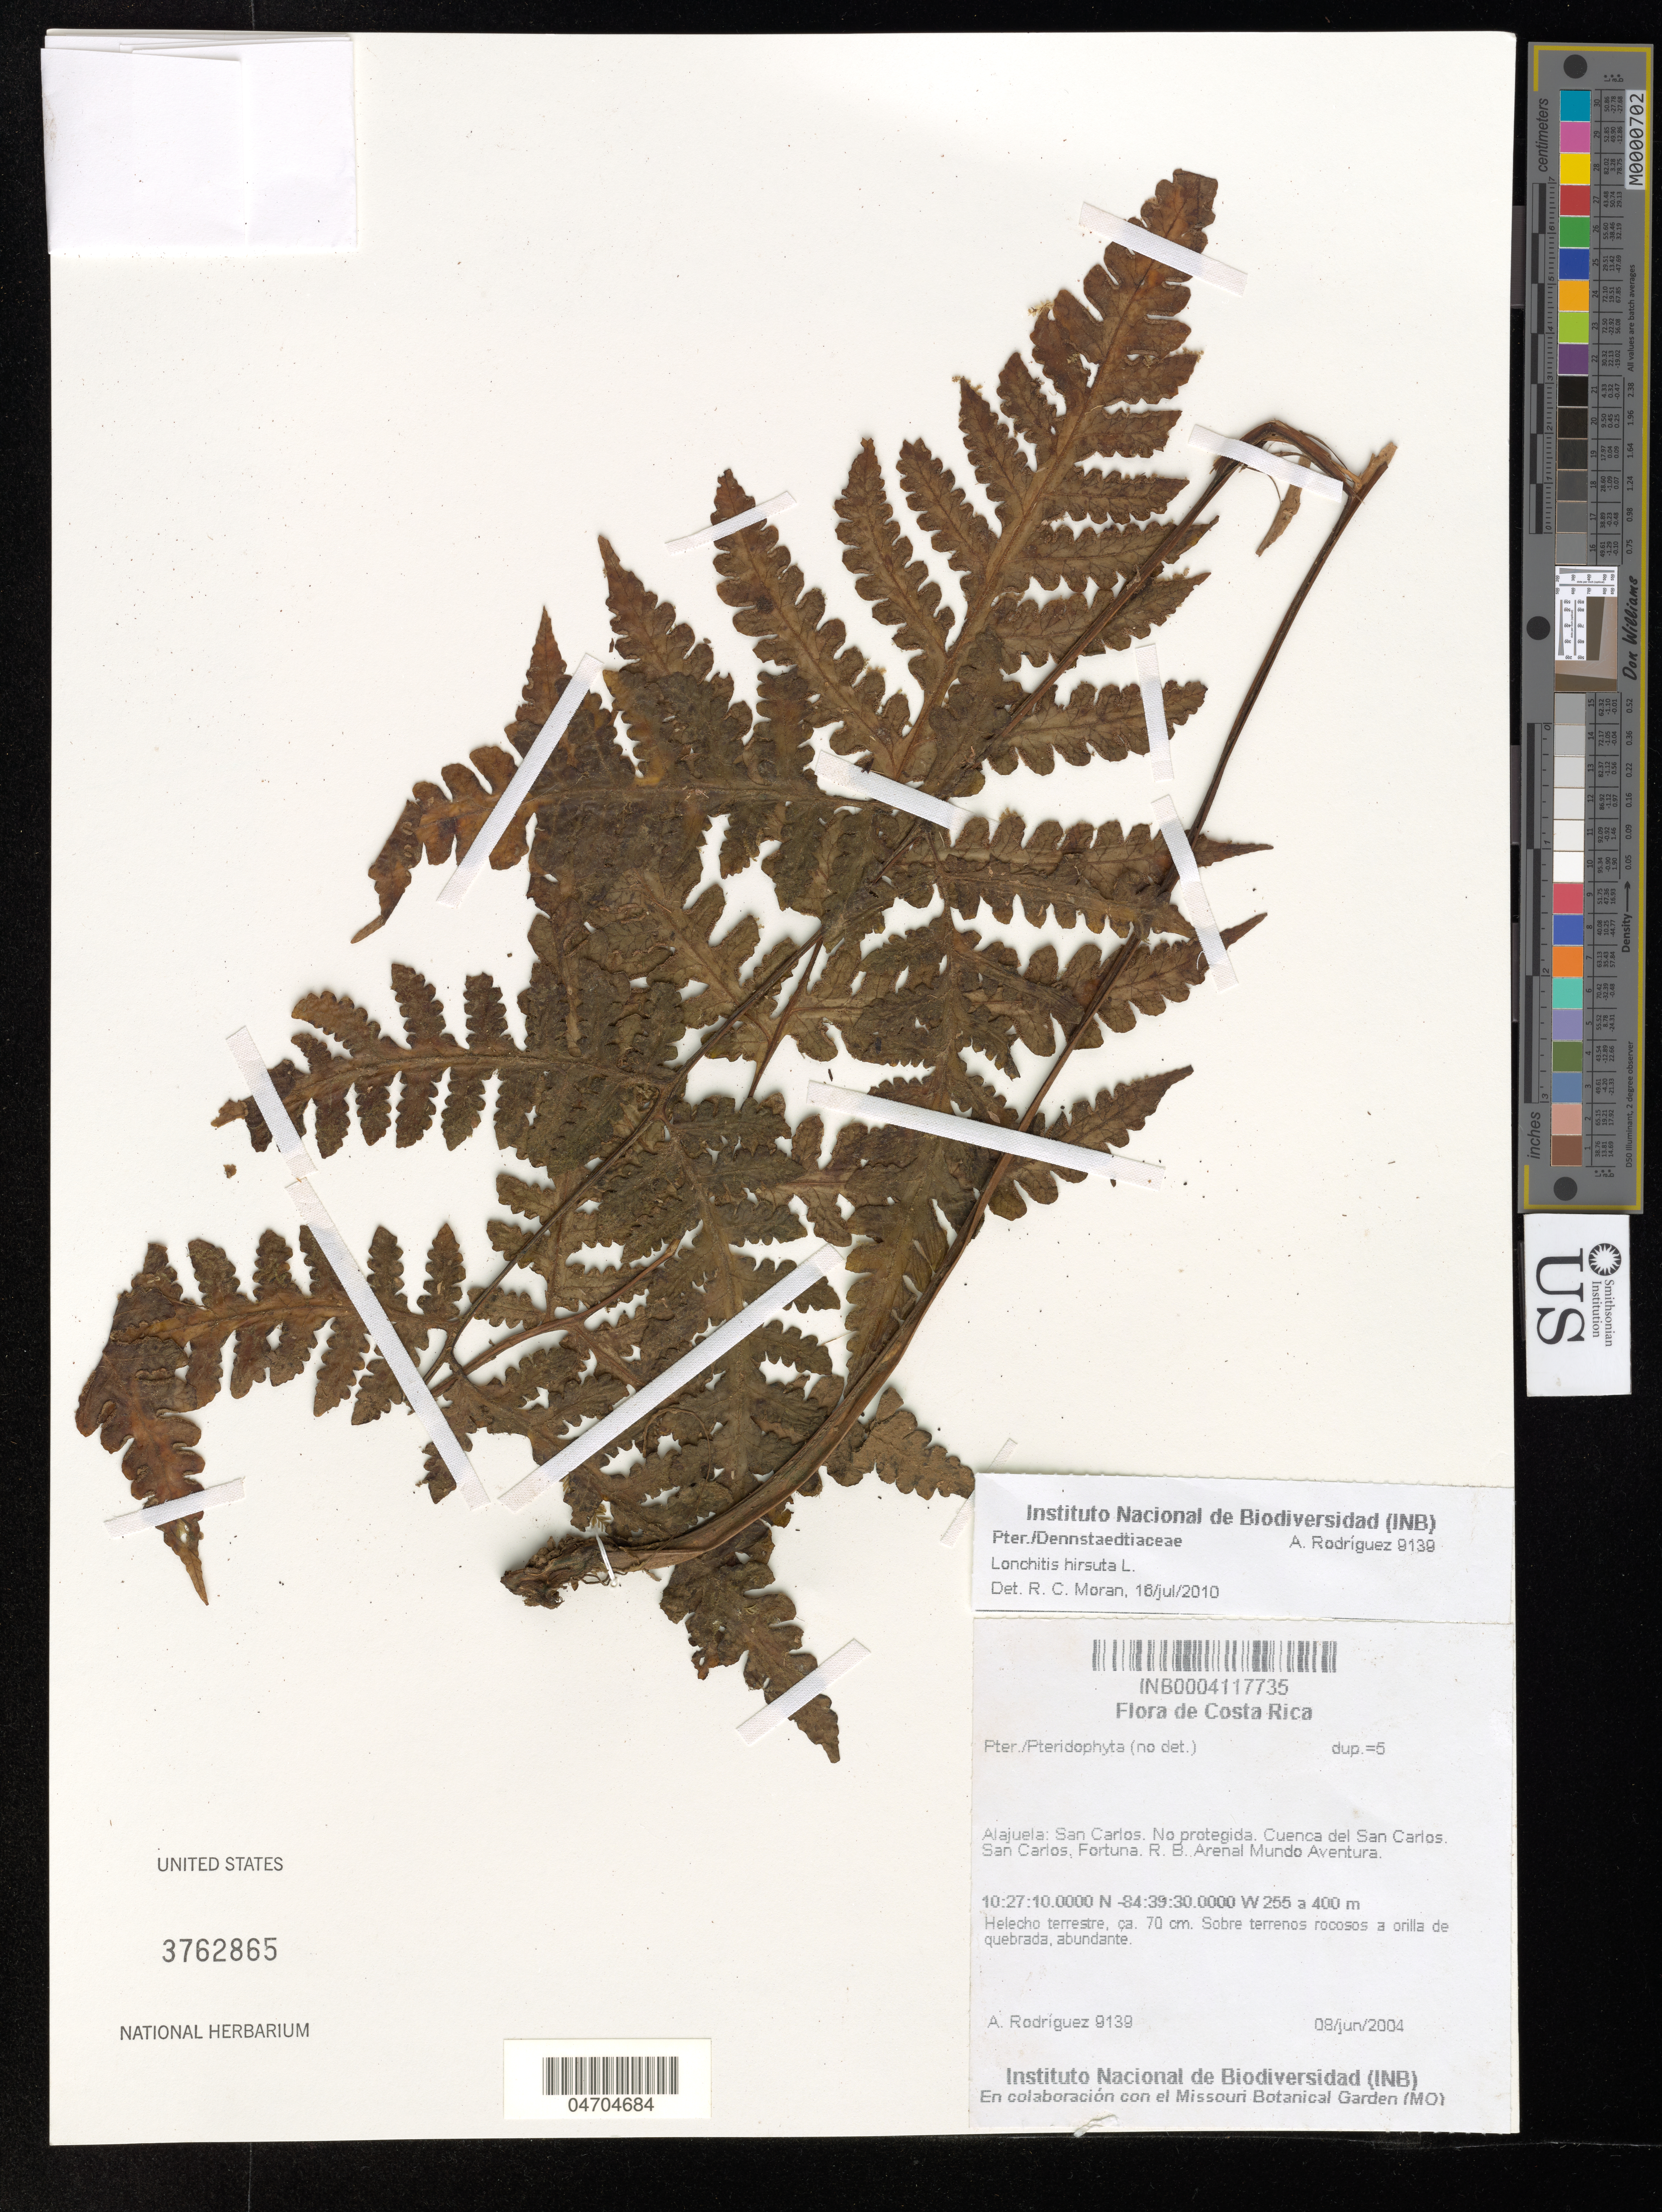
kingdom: Plantae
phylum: Tracheophyta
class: Polypodiopsida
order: Polypodiales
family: Lonchitidaceae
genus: Lonchitis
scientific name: Lonchitis hirsuta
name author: L.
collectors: A. Rodríguez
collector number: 9139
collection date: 2004-06-08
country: Costa Rica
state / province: Alajuela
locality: San Carlos. No protegida. Cuenca del San Carlos. San Carlos, Fortuna. R. B. Arenal Mundo Aventura.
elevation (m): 255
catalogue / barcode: US 3762865